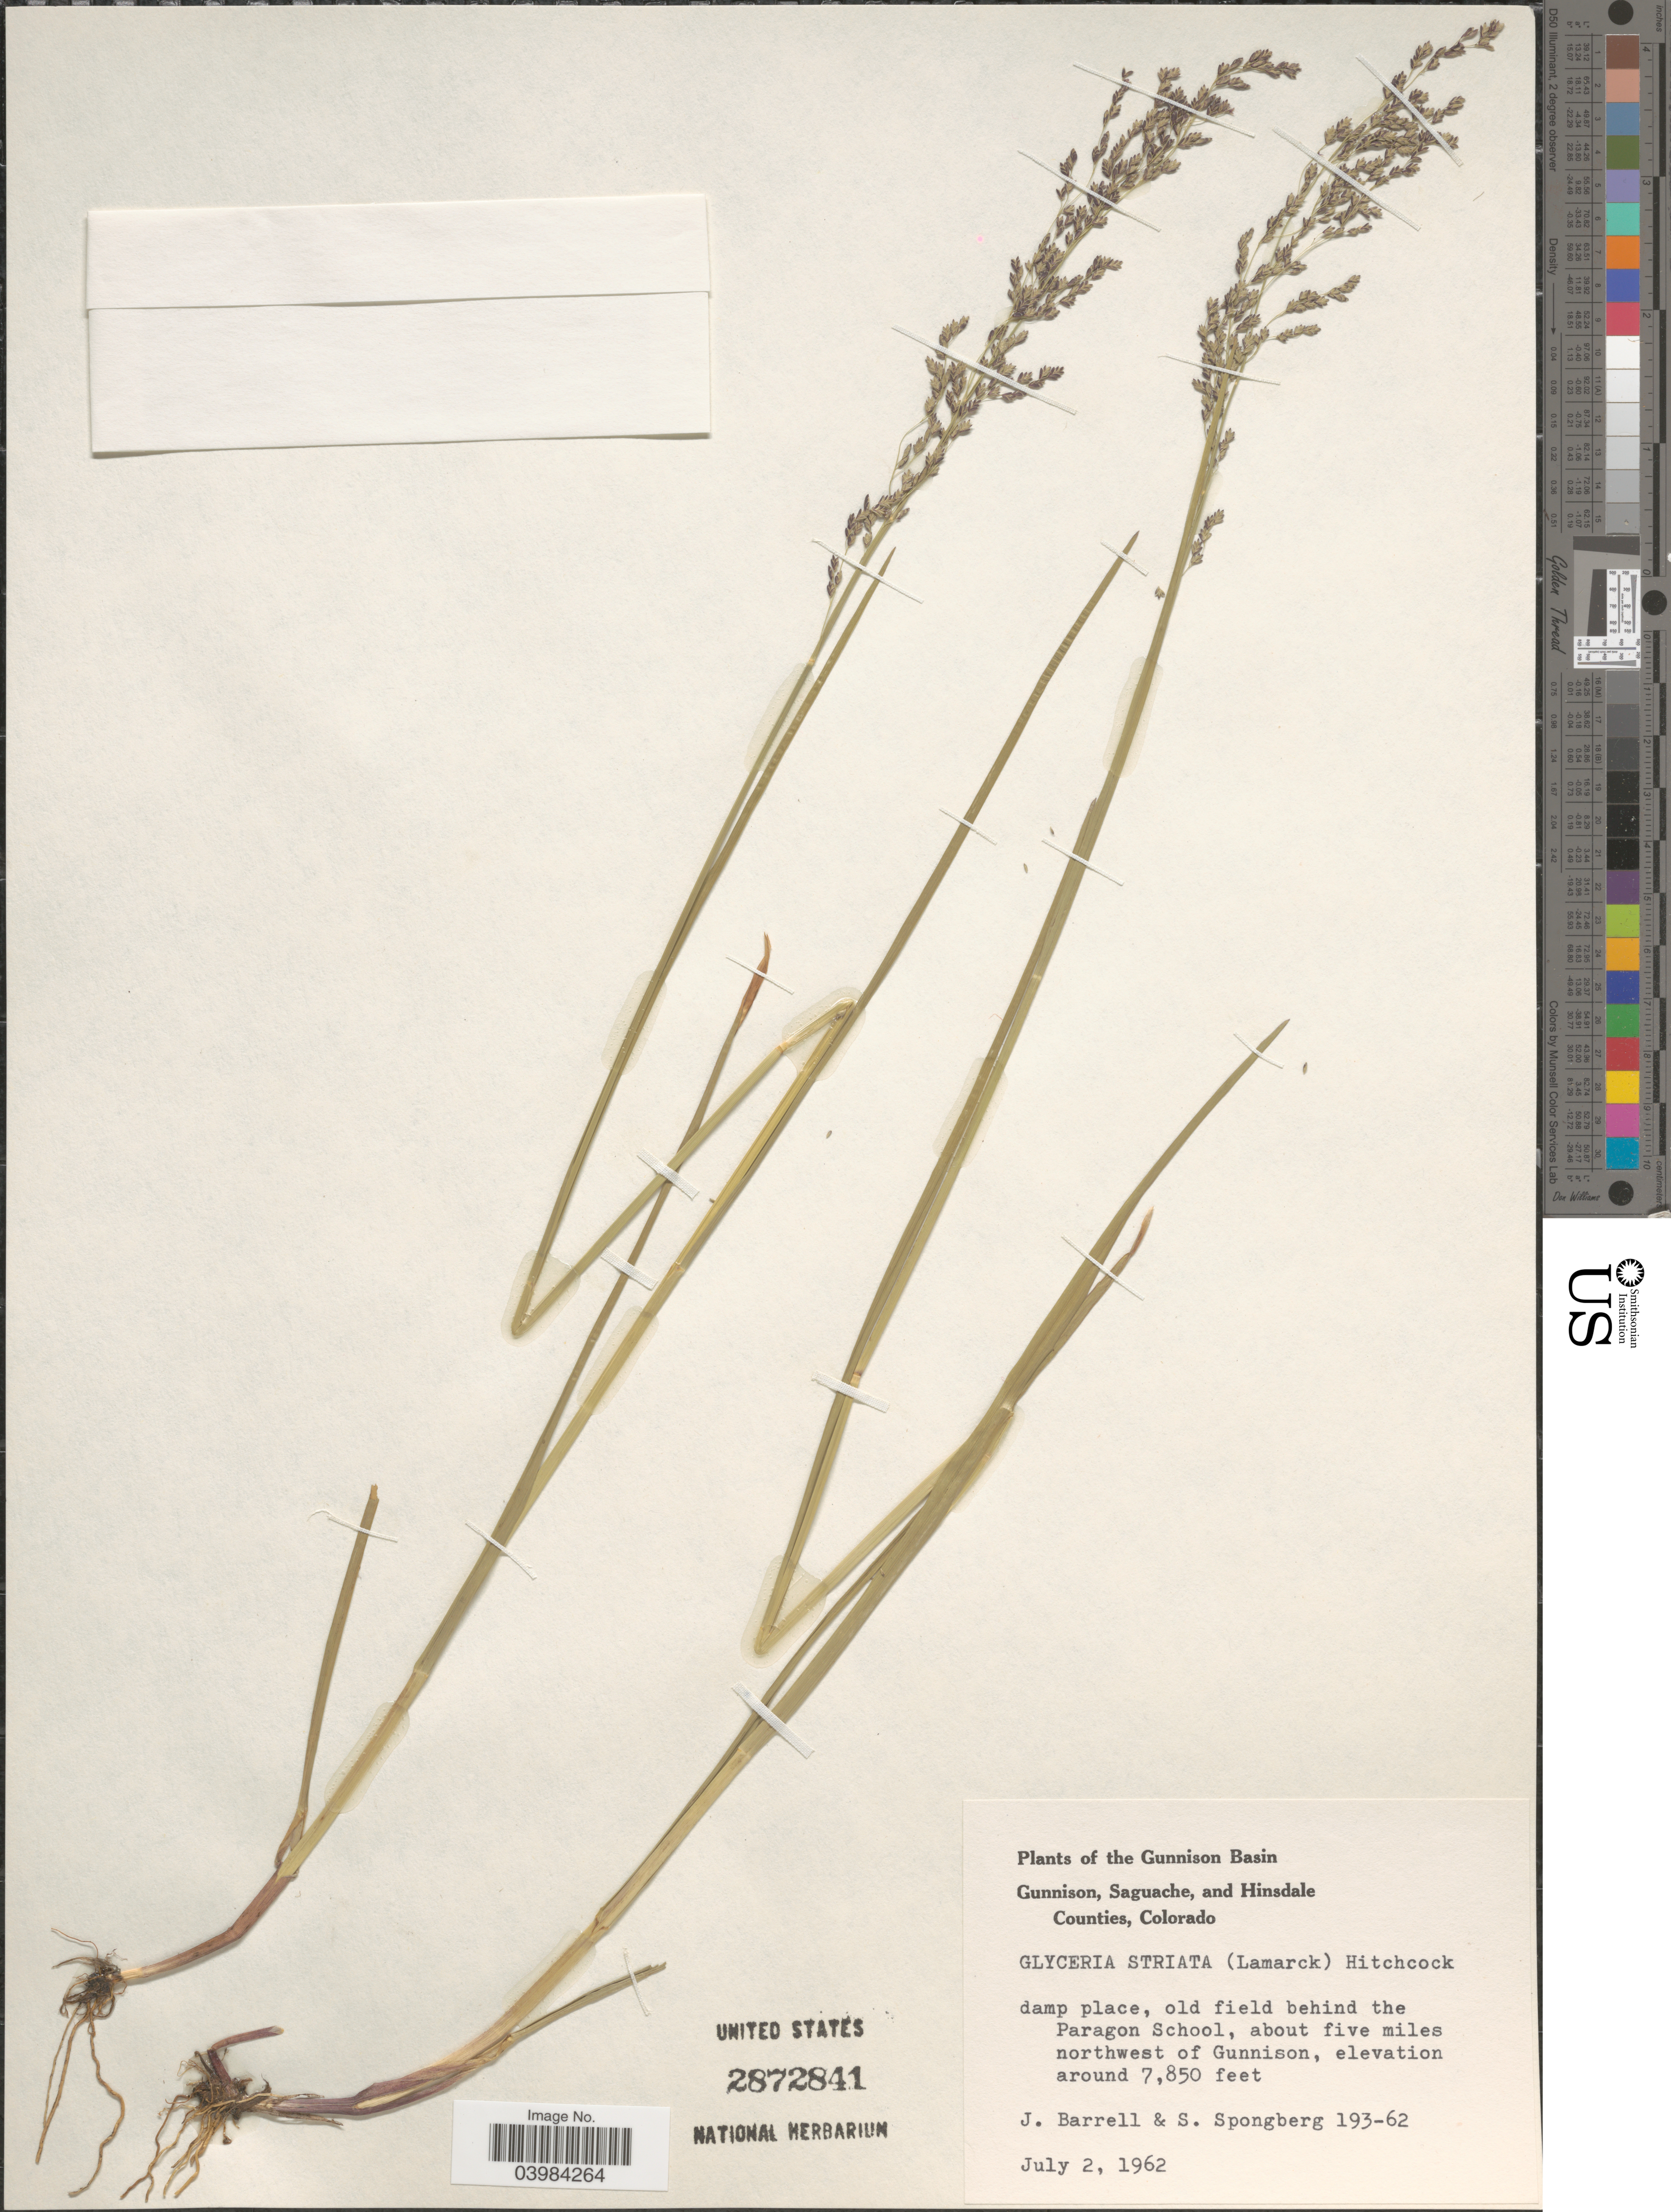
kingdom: Plantae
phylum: Tracheophyta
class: Liliopsida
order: Poales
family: Poaceae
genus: Glyceria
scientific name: Glyceria striata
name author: (Lam.) Hitchc.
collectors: J. Barrell & S. A.Spongberg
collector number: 193-62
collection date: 1962-07-02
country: United States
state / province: Colorado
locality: The Gunnison Basin. Gunnison, Saguache, and Hinsdale Counties. Damp place, old field behind the Paragon School, about five miles northwest of Gunnison.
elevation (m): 2393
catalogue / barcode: US 2872841